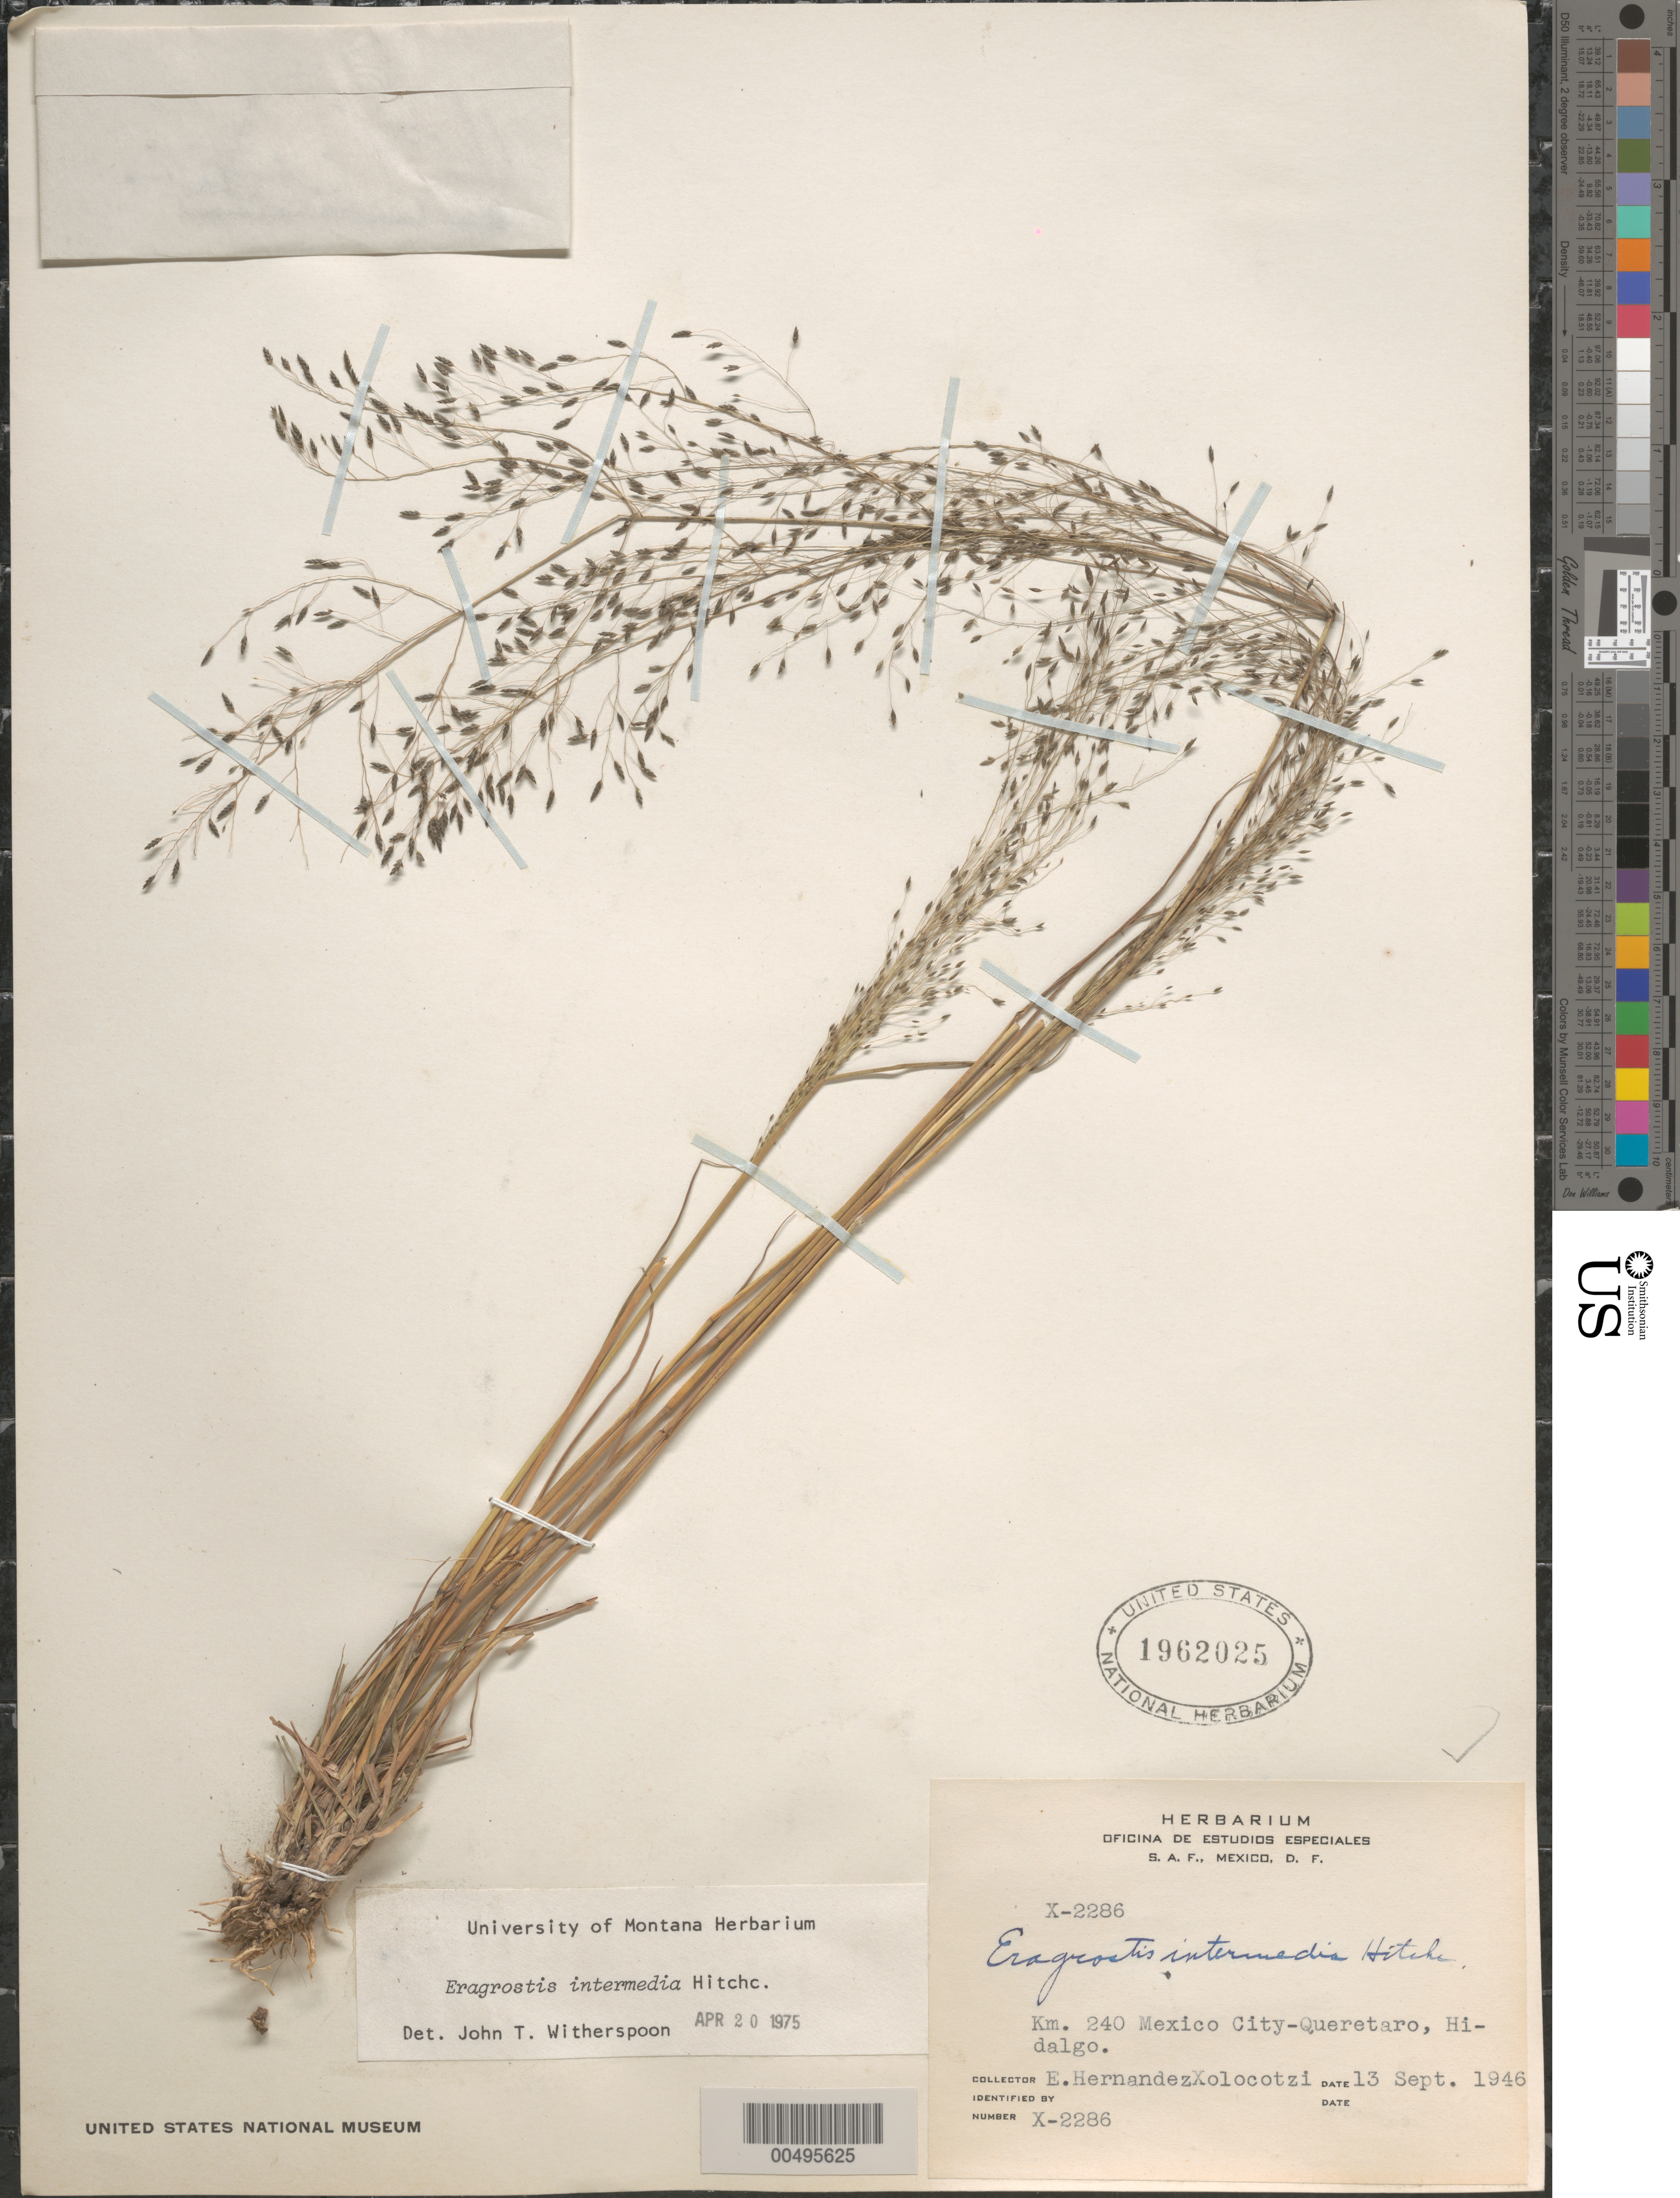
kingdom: Plantae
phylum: Tracheophyta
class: Liliopsida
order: Poales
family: Poaceae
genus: Eragrostis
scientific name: Eragrostis intermedia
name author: Hitchc.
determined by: Witherspoon, John T.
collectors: E. I. Hernández-X.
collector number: X-2286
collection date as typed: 13 Sep 1946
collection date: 1946-09-13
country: Mexico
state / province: Hidalgo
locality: Km 240 Mexico City - Queretaro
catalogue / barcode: US 1962025